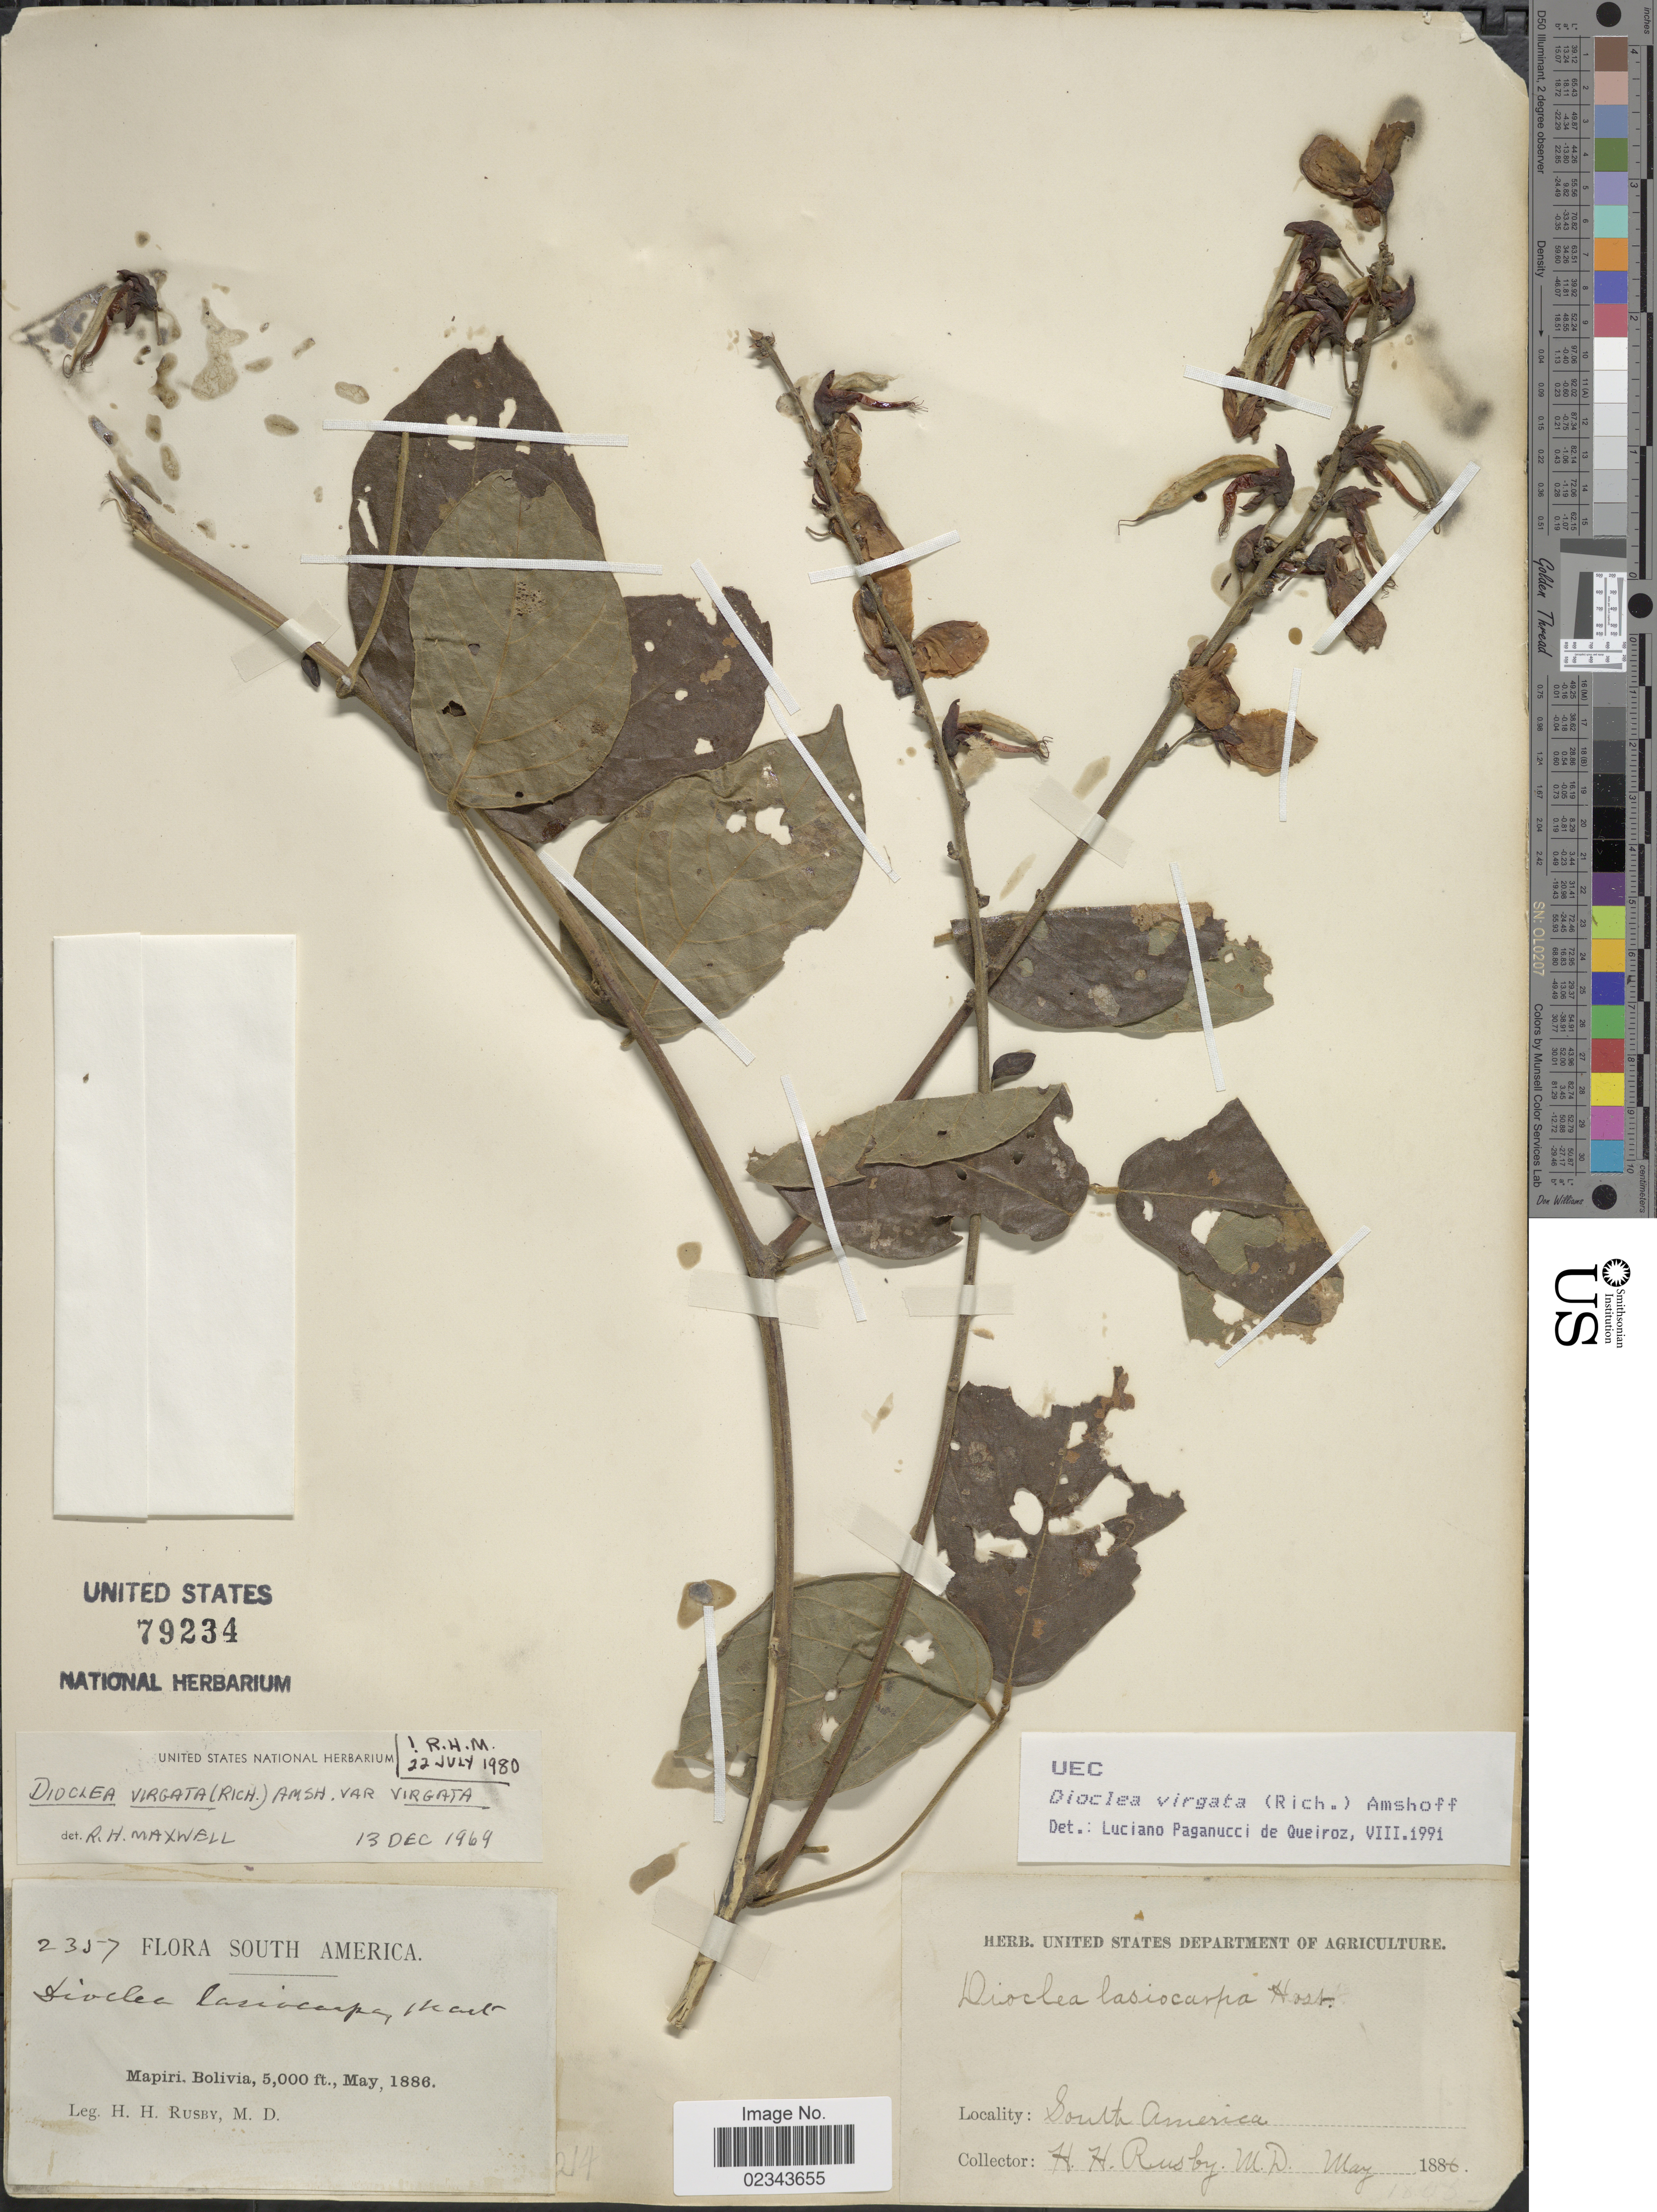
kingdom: Plantae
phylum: Tracheophyta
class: Magnoliopsida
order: Fabales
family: Fabaceae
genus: Dioclea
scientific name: Dioclea virgata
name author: (Rich.) Amshoff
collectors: H. H. Rusby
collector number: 2357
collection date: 1886-05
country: Bolivia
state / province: La Páz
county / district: Larecaja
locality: Mapiri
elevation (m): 1524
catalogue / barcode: US 79234